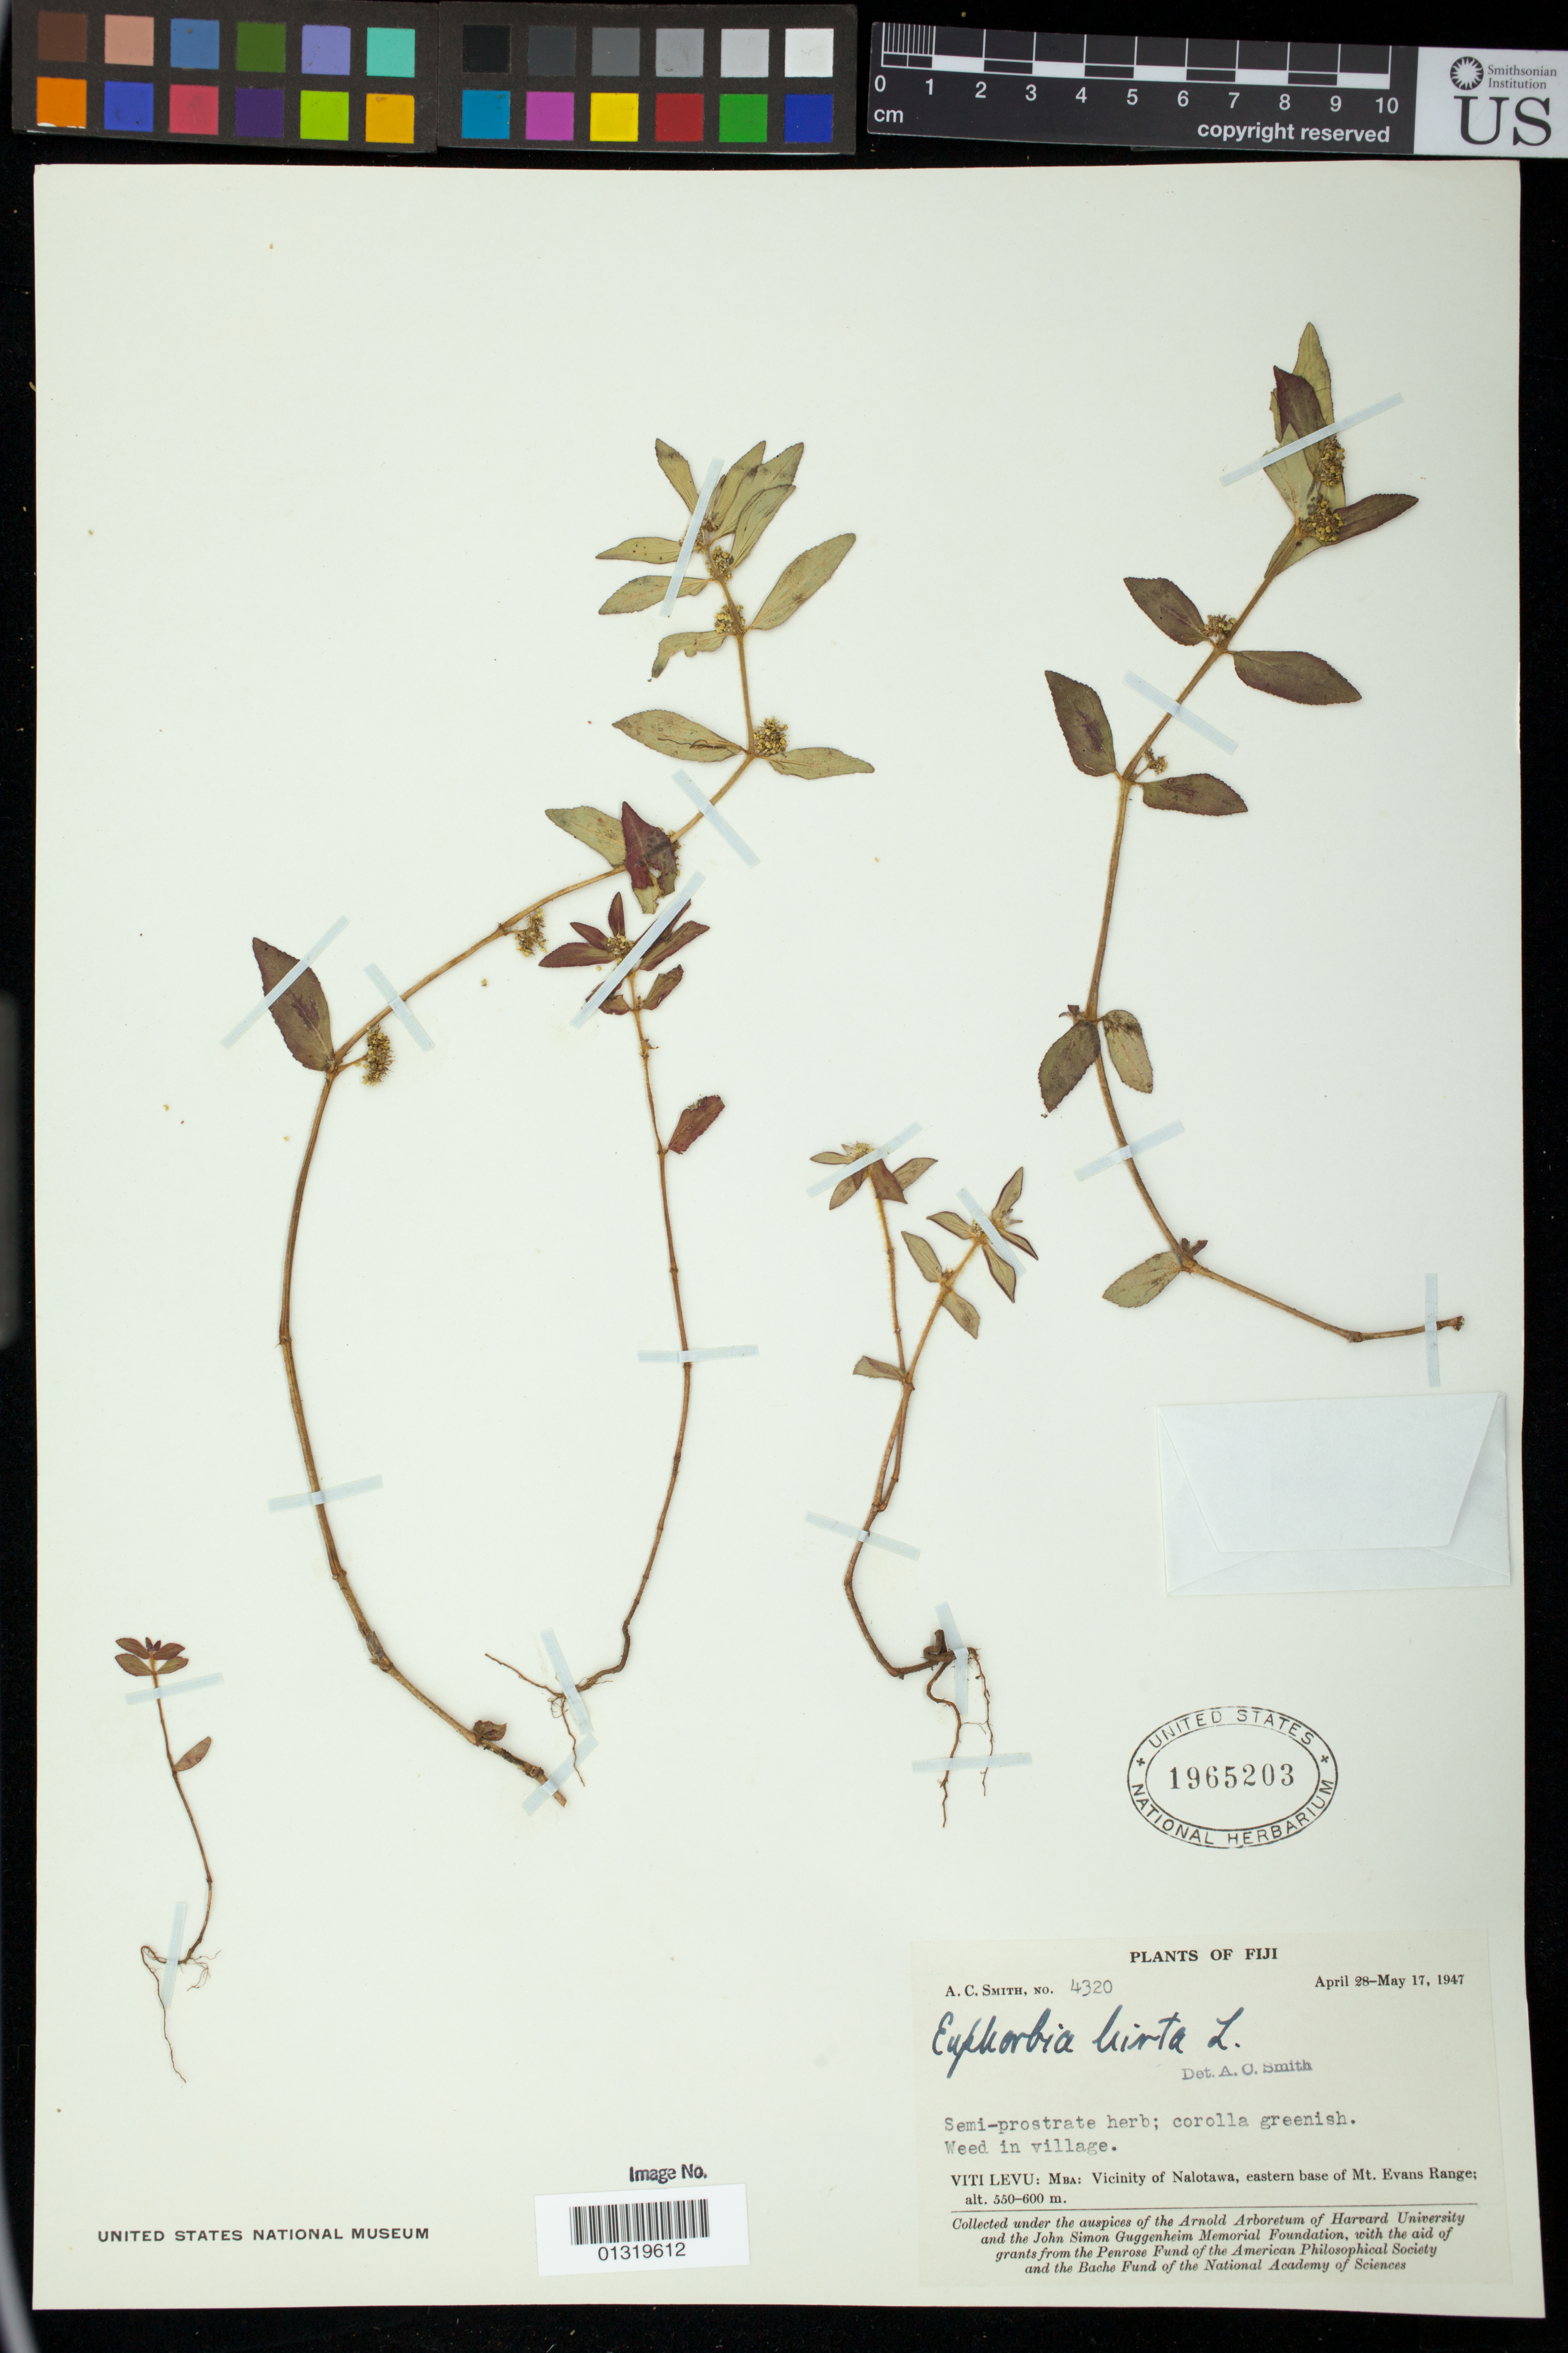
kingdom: Plantae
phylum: Tracheophyta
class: Magnoliopsida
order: Malpighiales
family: Euphorbiaceae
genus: Euphorbia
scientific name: Euphorbia hirta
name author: L.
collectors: A. C. Smith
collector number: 4320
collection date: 1947-04-28/1947-05-17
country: Fiji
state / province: Western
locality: Viti Levu: Mba: Vicinity of Nalotawa, eastern base of Mt. Evans Range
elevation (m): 550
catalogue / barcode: US 1965203